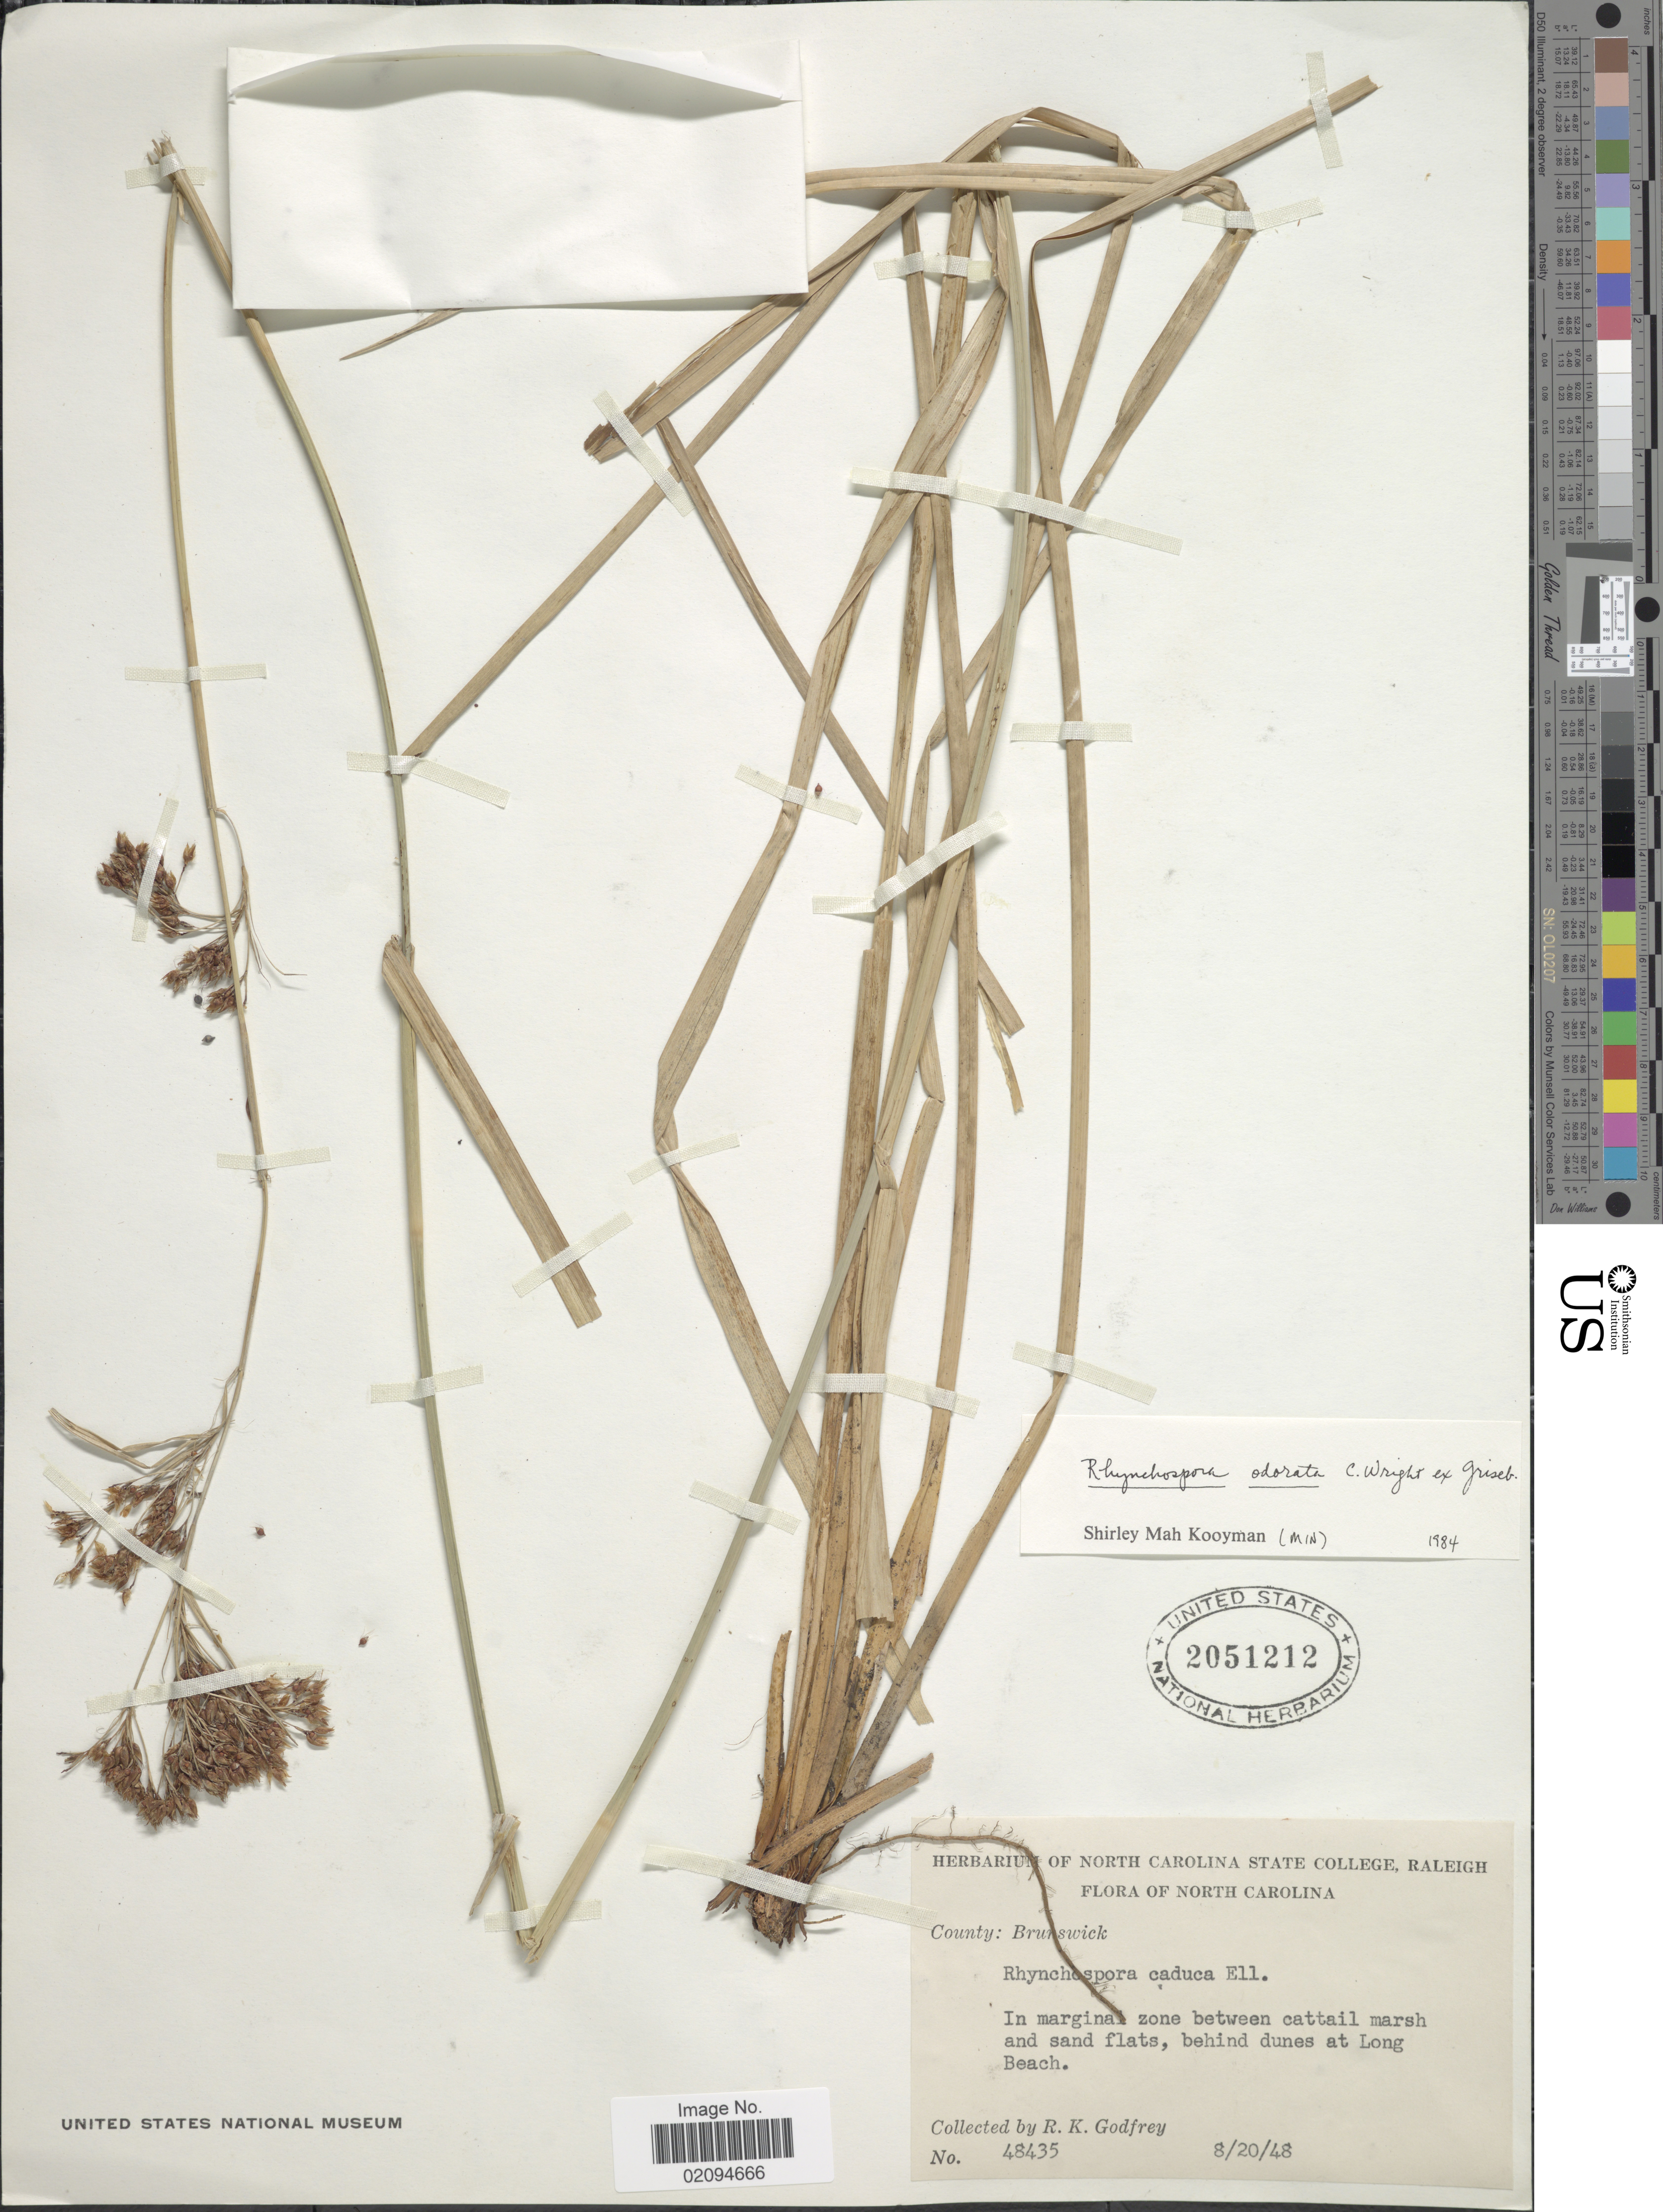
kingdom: Plantae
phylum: Tracheophyta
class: Liliopsida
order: Poales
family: Cyperaceae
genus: Rhynchospora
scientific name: Rhynchospora odorata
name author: C. Wright ex Griseb.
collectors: R. K. Godfrey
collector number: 48435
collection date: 1948-08-20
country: United States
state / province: North Carolina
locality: County: Brunswick, Long Beach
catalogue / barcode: US 2051212